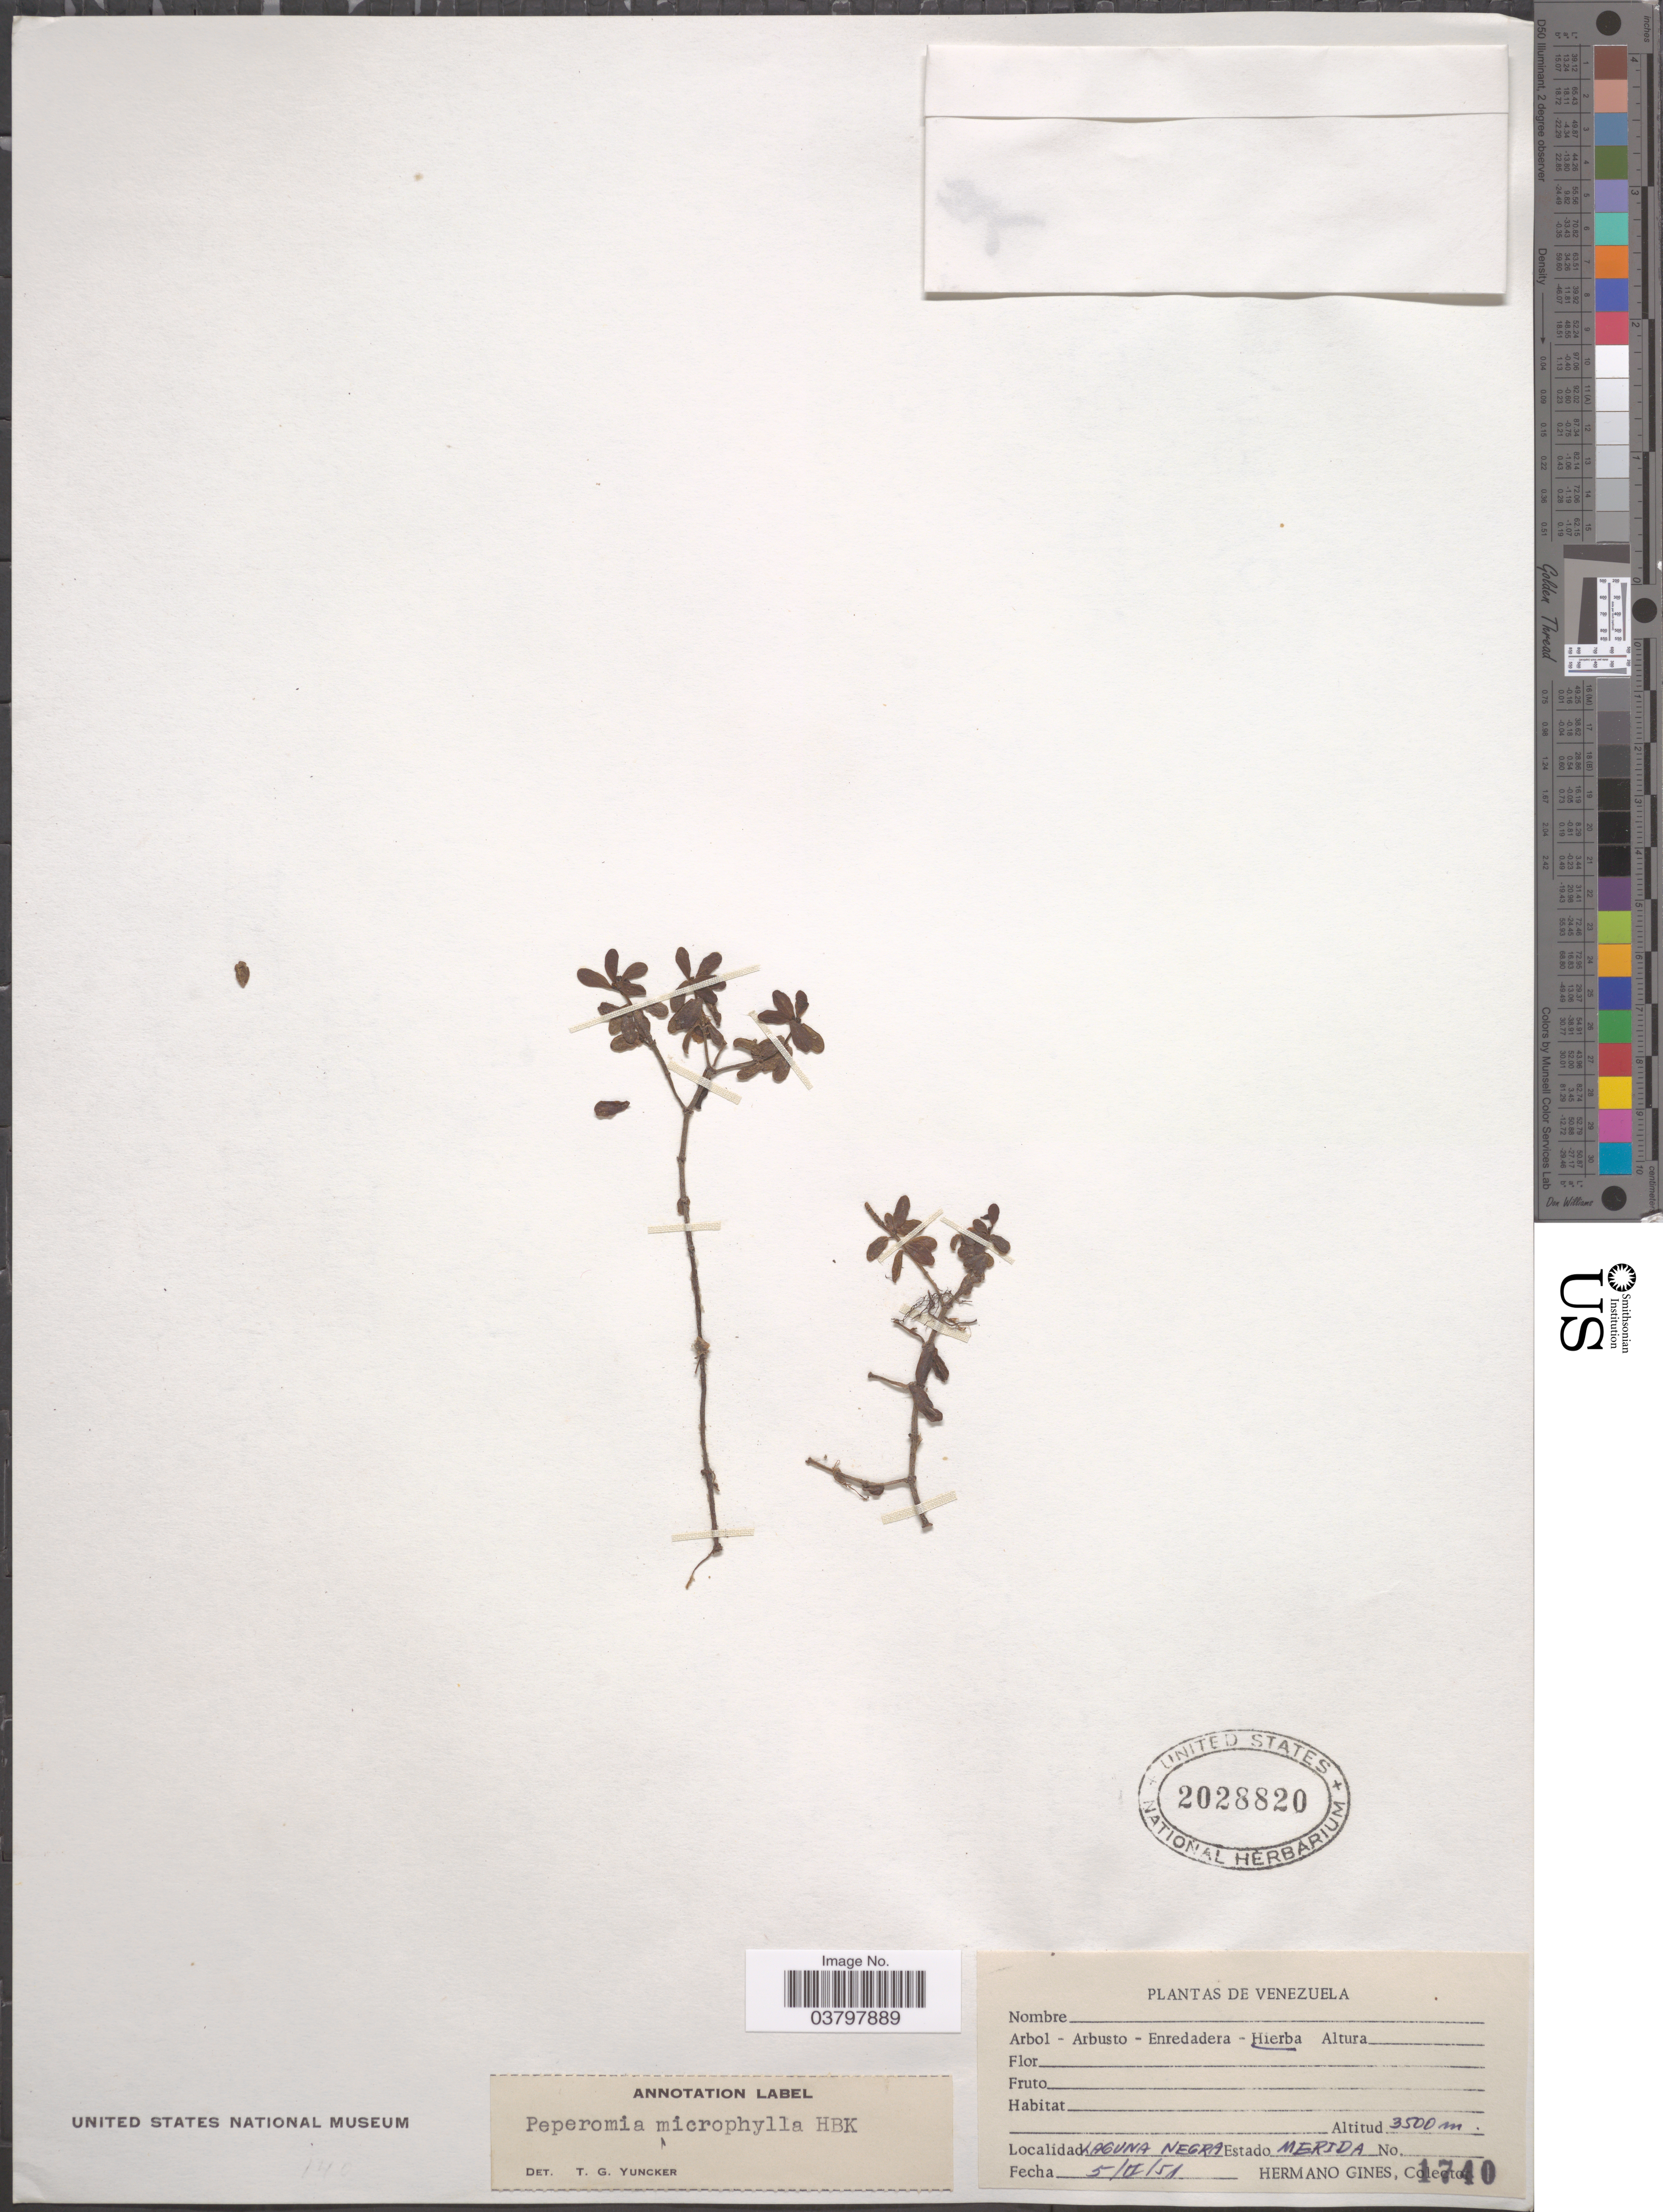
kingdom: Plantae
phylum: Tracheophyta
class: Magnoliopsida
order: Piperales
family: Piperaceae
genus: Peperomia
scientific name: Peperomia microphylla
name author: Kunth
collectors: Bro. Gines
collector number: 1740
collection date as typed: Transcribed d/m/y: 5/2/51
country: Venezuela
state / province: Merida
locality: Laguna Negra.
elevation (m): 3500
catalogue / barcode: US 2028820